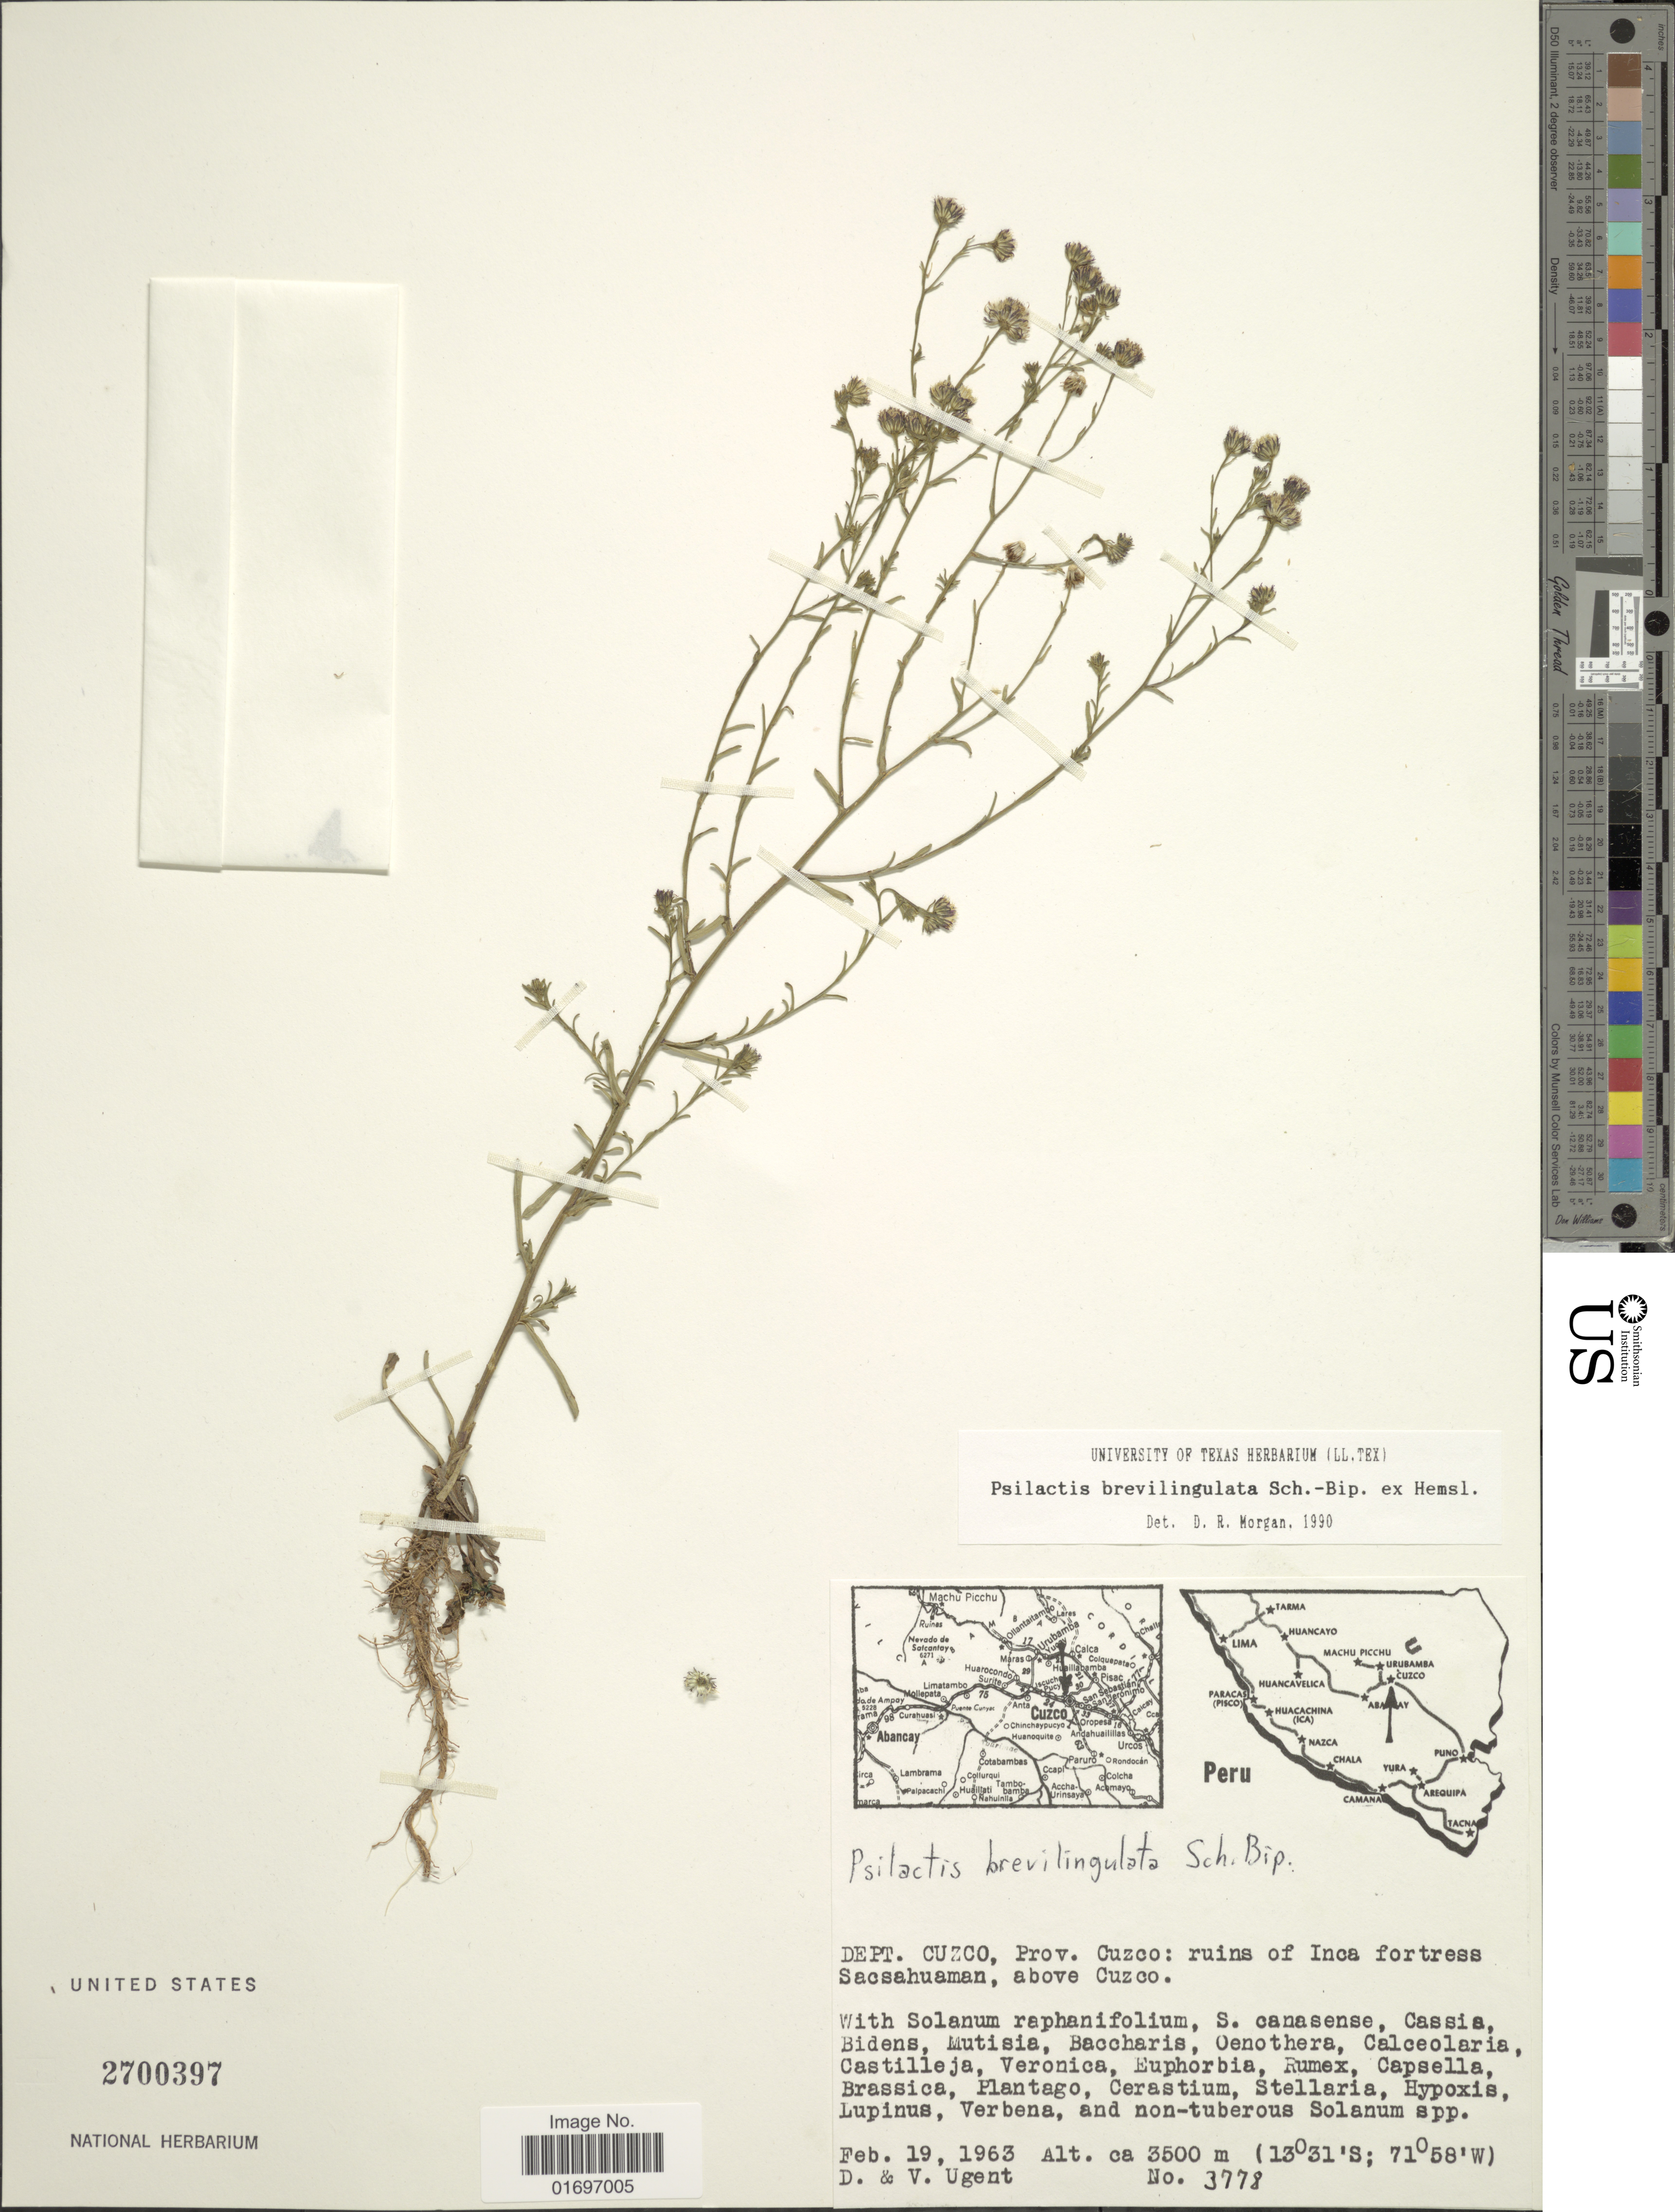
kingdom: Plantae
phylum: Tracheophyta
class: Magnoliopsida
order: Asterales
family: Asteraceae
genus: Psilactis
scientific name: Psilactis brevilingulata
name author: Sch. Bip. ex Hemsl.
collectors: D. Ugent & V. Ugent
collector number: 3778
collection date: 1963-02-19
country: Peru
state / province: Cusco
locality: Dept. Cuzco, Prov. Cuzco: ruins of Inca fortress Sacsahuaman, above Cuzco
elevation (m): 3500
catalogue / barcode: US 2700397